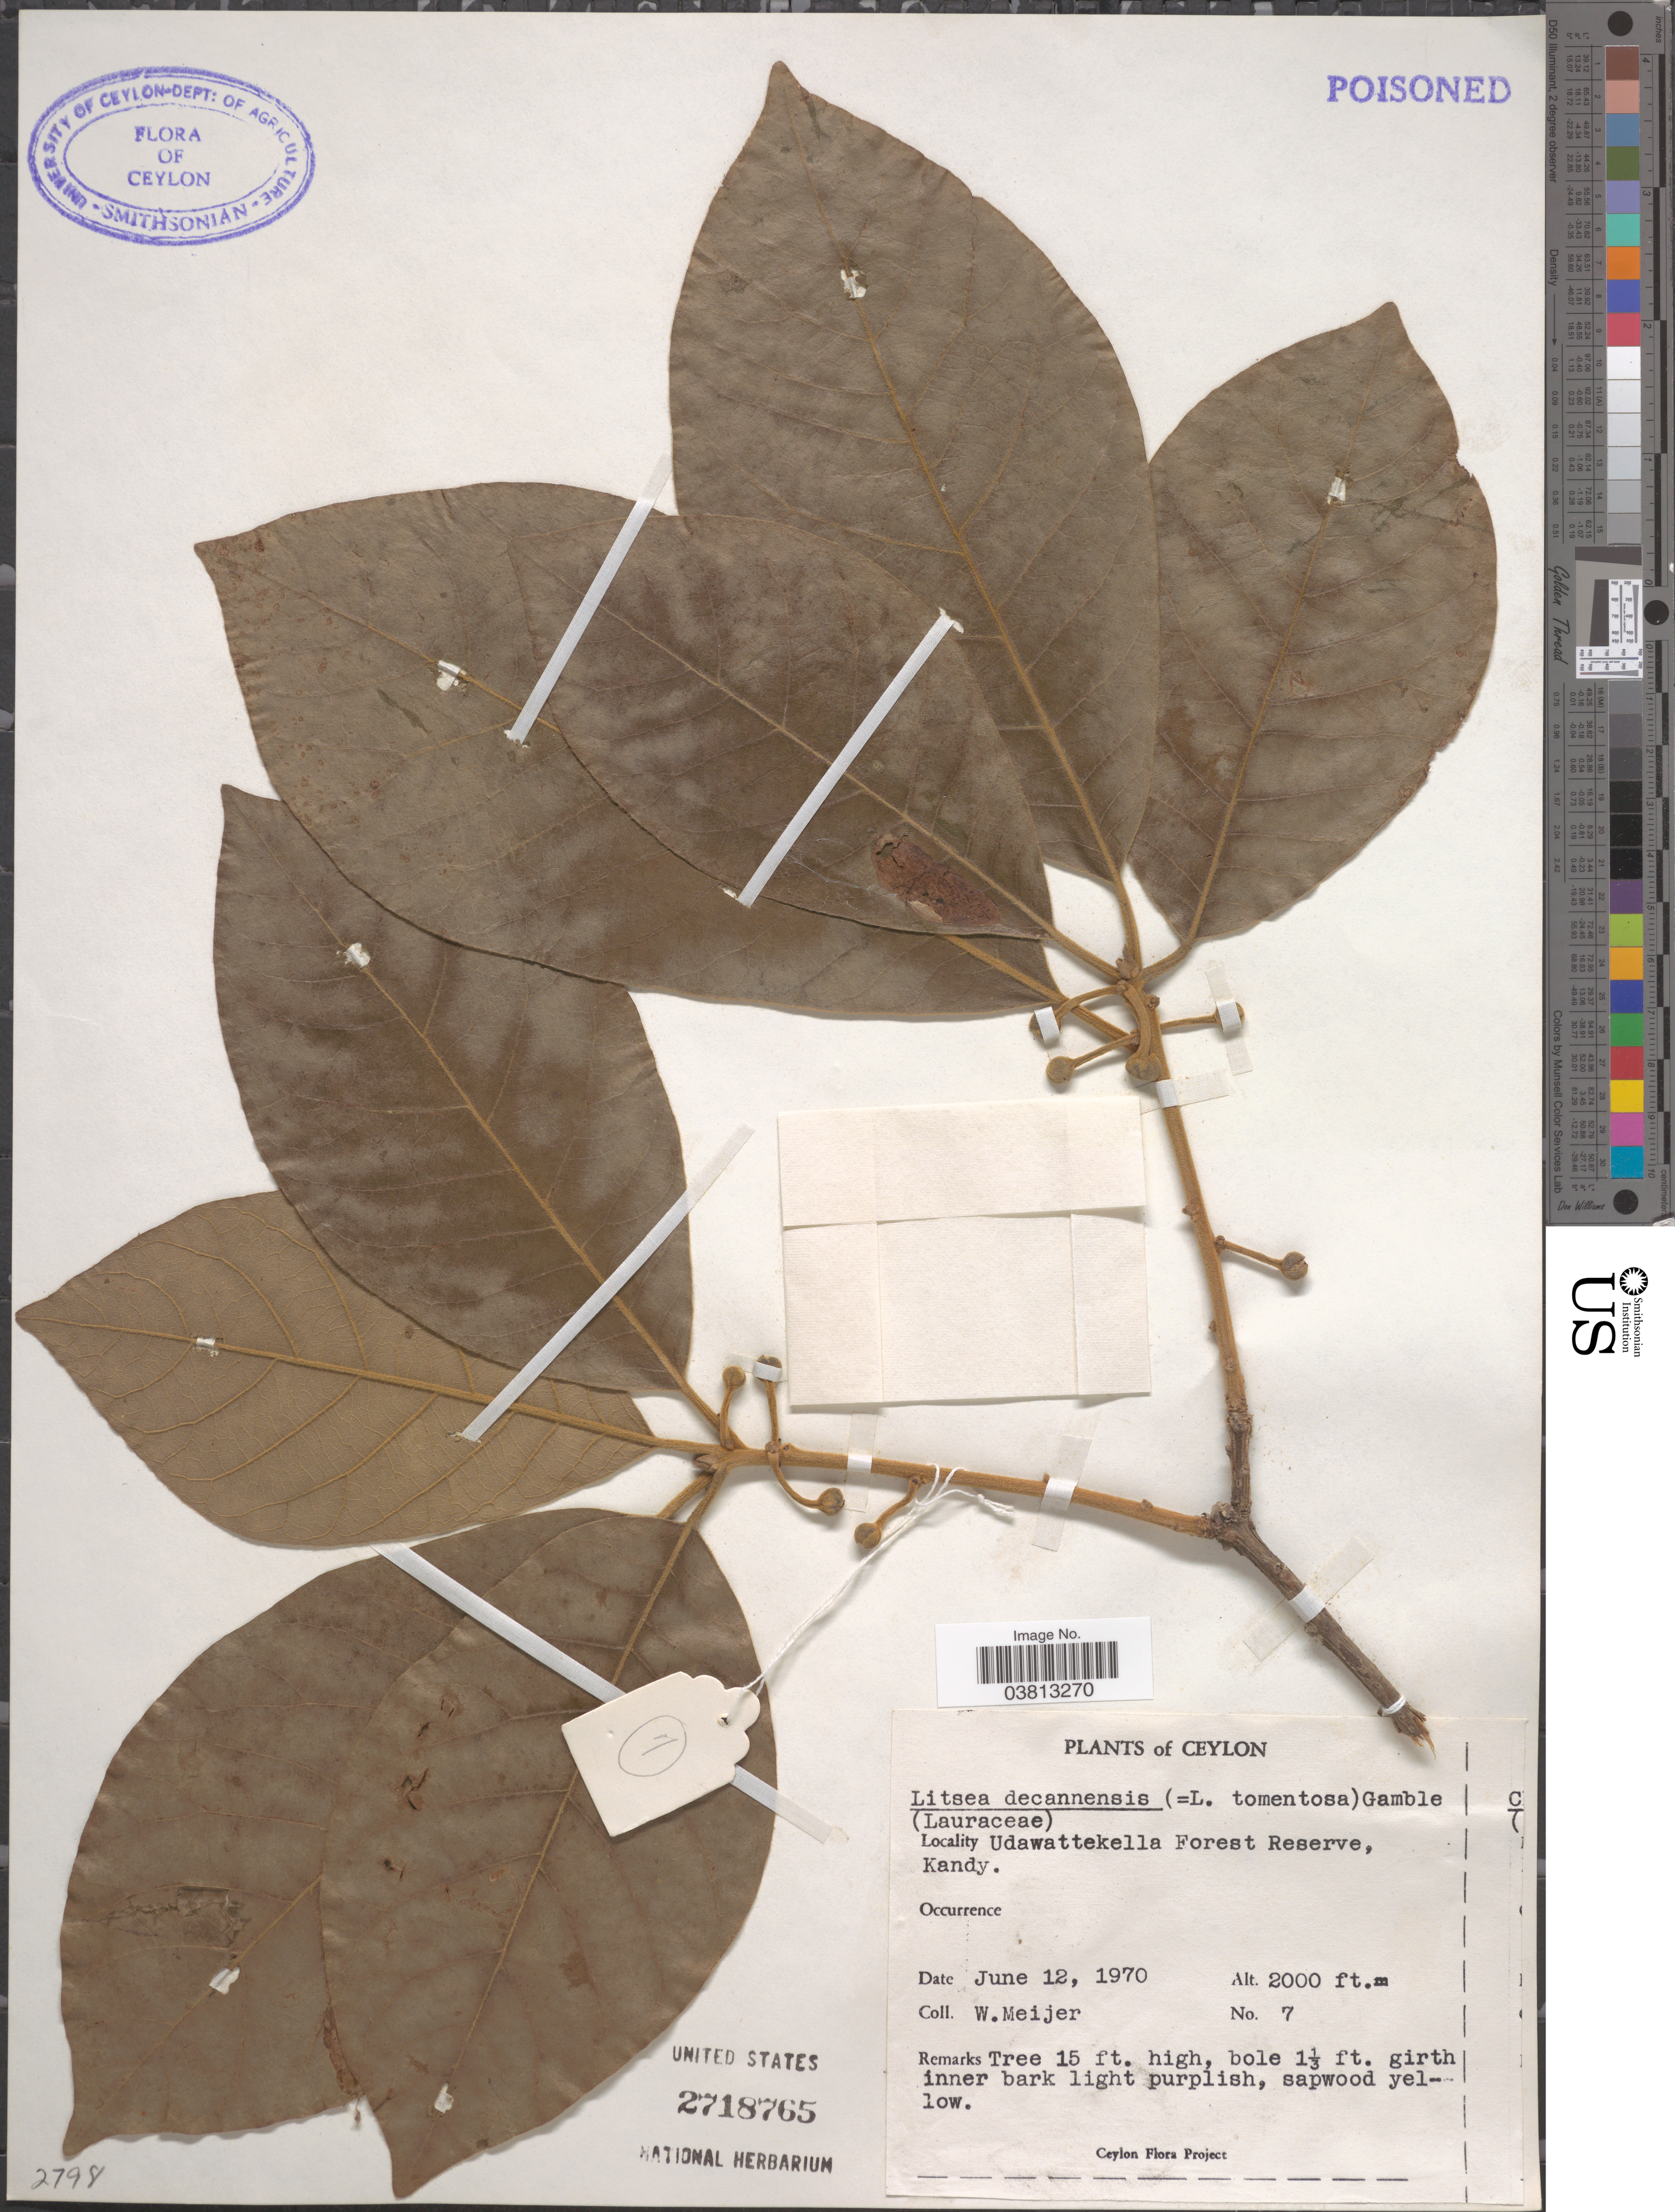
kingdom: Plantae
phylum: Tracheophyta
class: Magnoliopsida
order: Laurales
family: Lauraceae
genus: Litsea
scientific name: Litsea deccanensis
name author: Gamble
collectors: W. Meijer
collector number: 7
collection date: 1970-06-12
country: Sri Lanka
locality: Ceylon. Udawattekella Forest Reserve, Kandy.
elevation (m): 610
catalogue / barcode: US 2718765